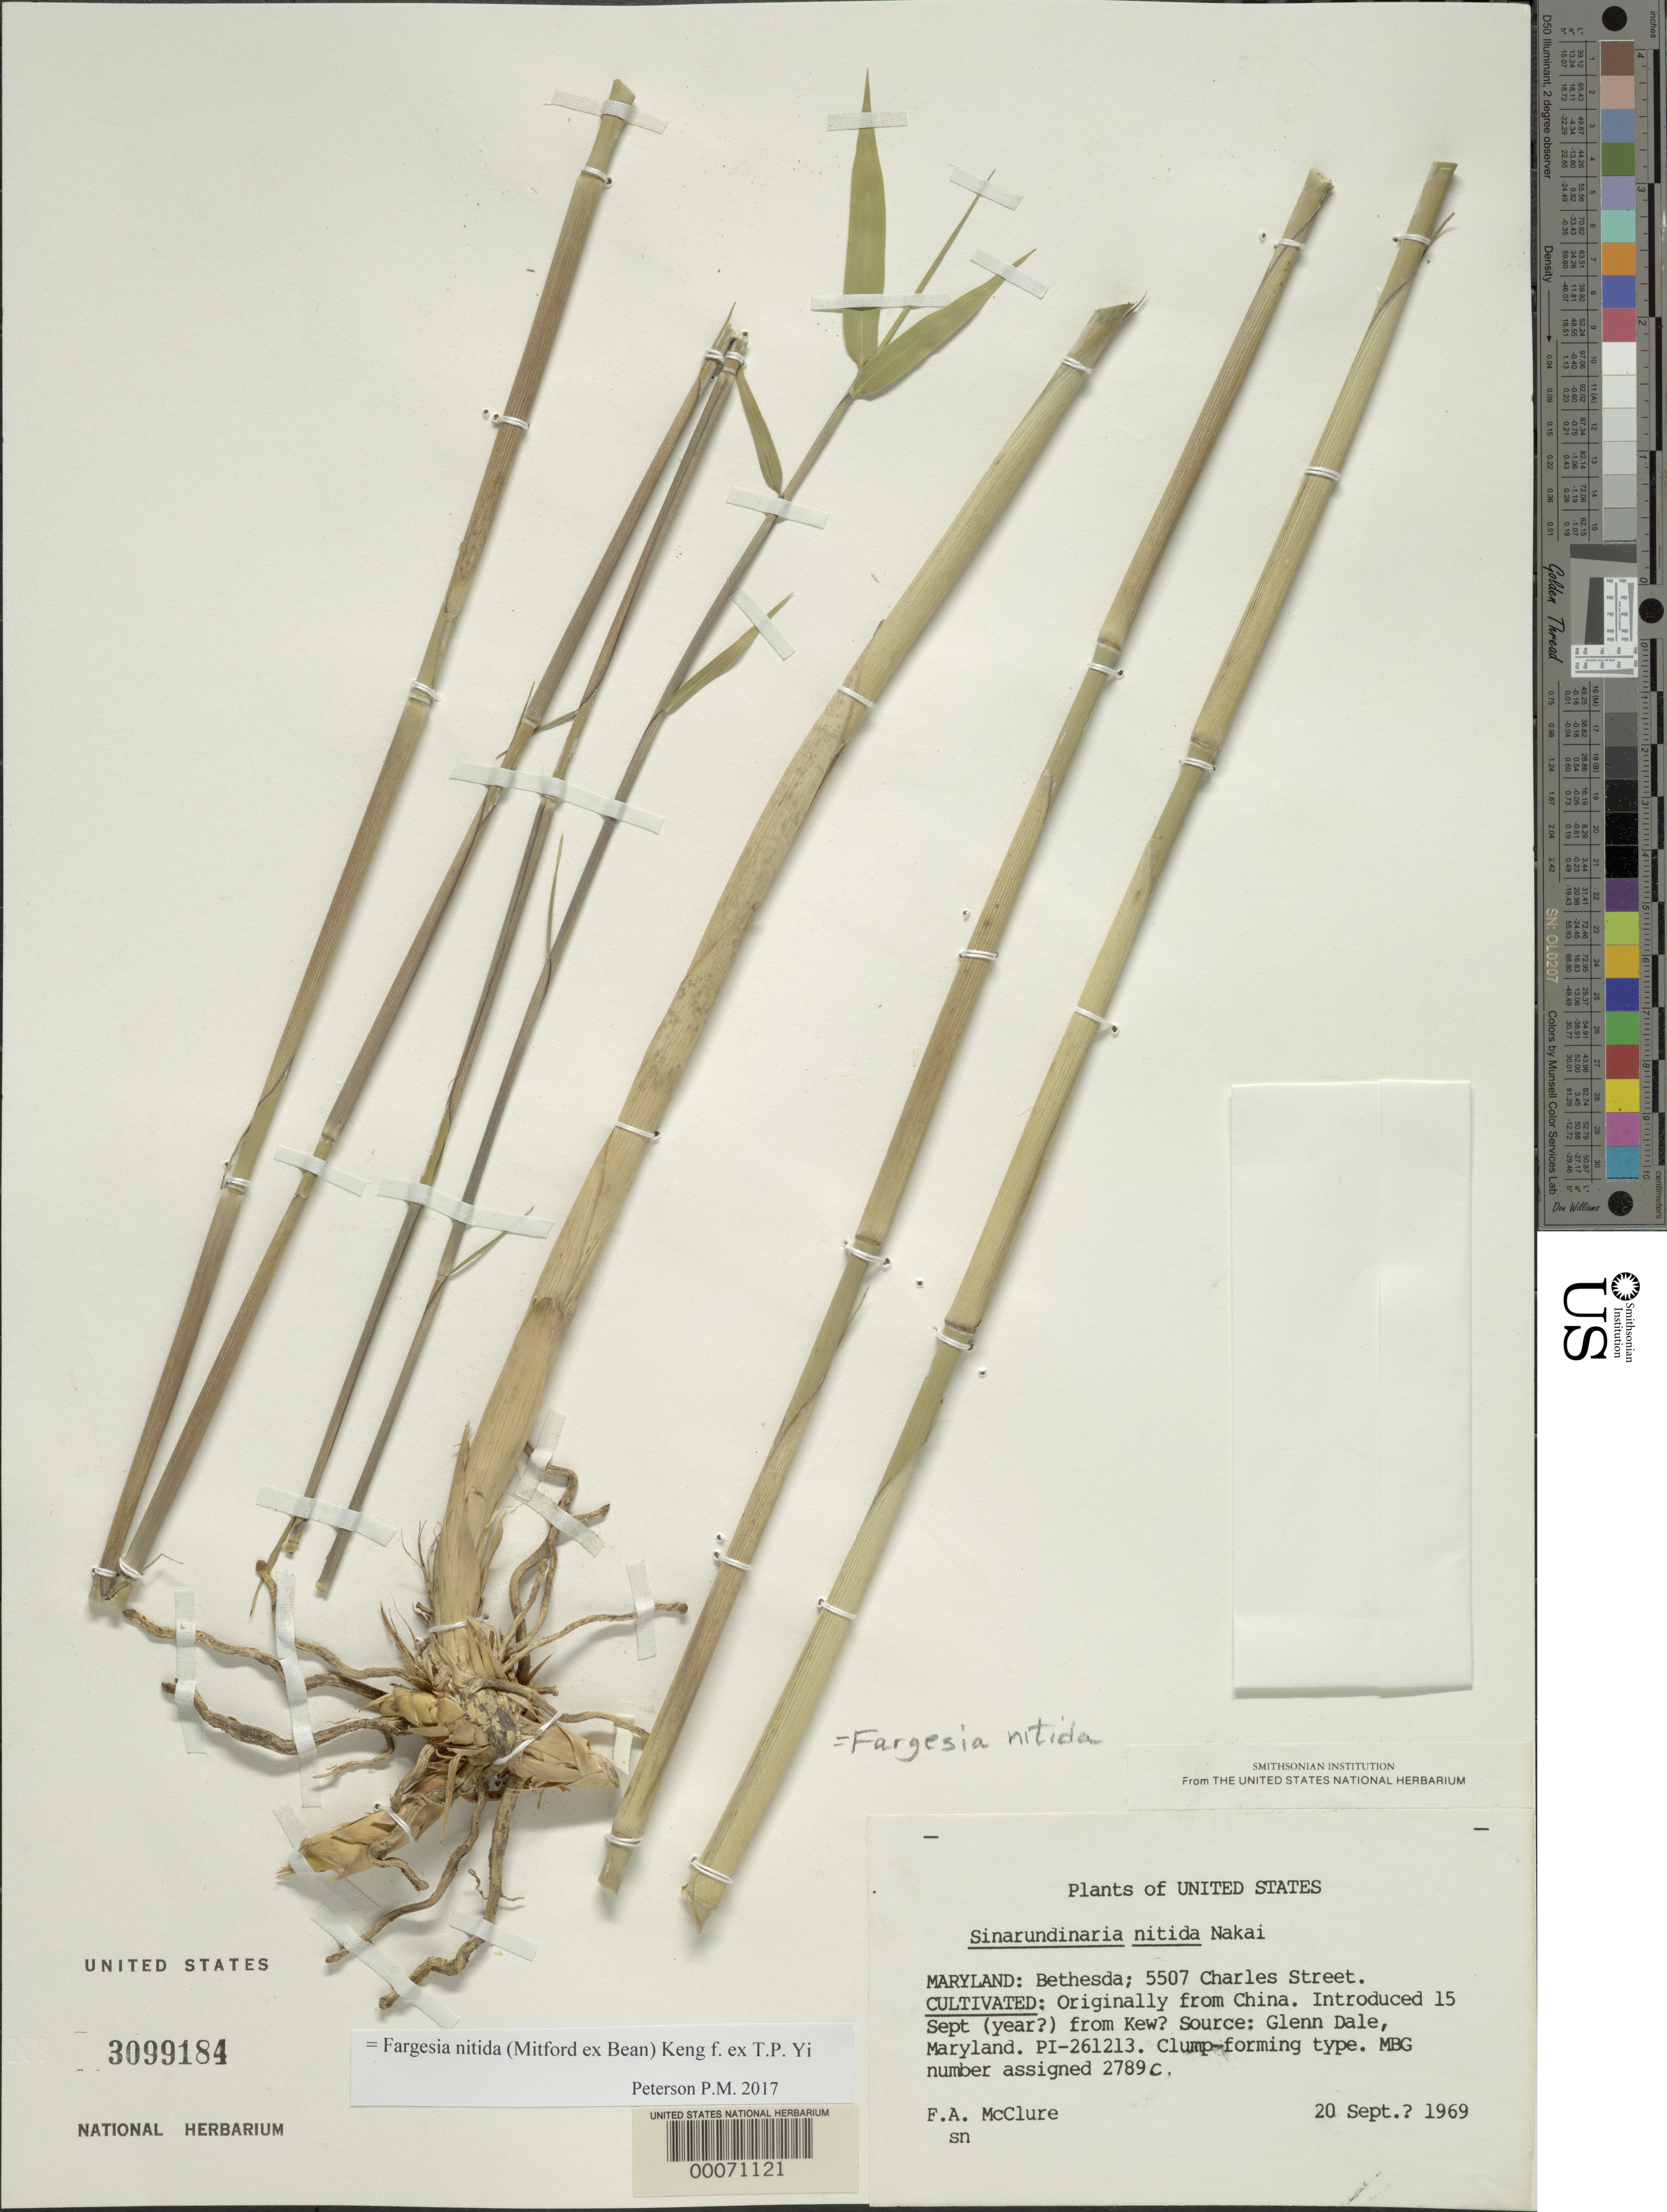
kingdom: Plantae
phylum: Tracheophyta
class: Liliopsida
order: Poales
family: Poaceae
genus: Fargesia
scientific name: Fargesia nitida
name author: (Mitford ex Stapf) Keng f. ex T.P. Yi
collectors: F. A. McClure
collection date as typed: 20 Sep 1969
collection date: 1969-09-20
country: United States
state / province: Maryland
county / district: Montgomery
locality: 5507 Charles Street, Bethesda (McClure's garden)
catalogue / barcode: US 3099184